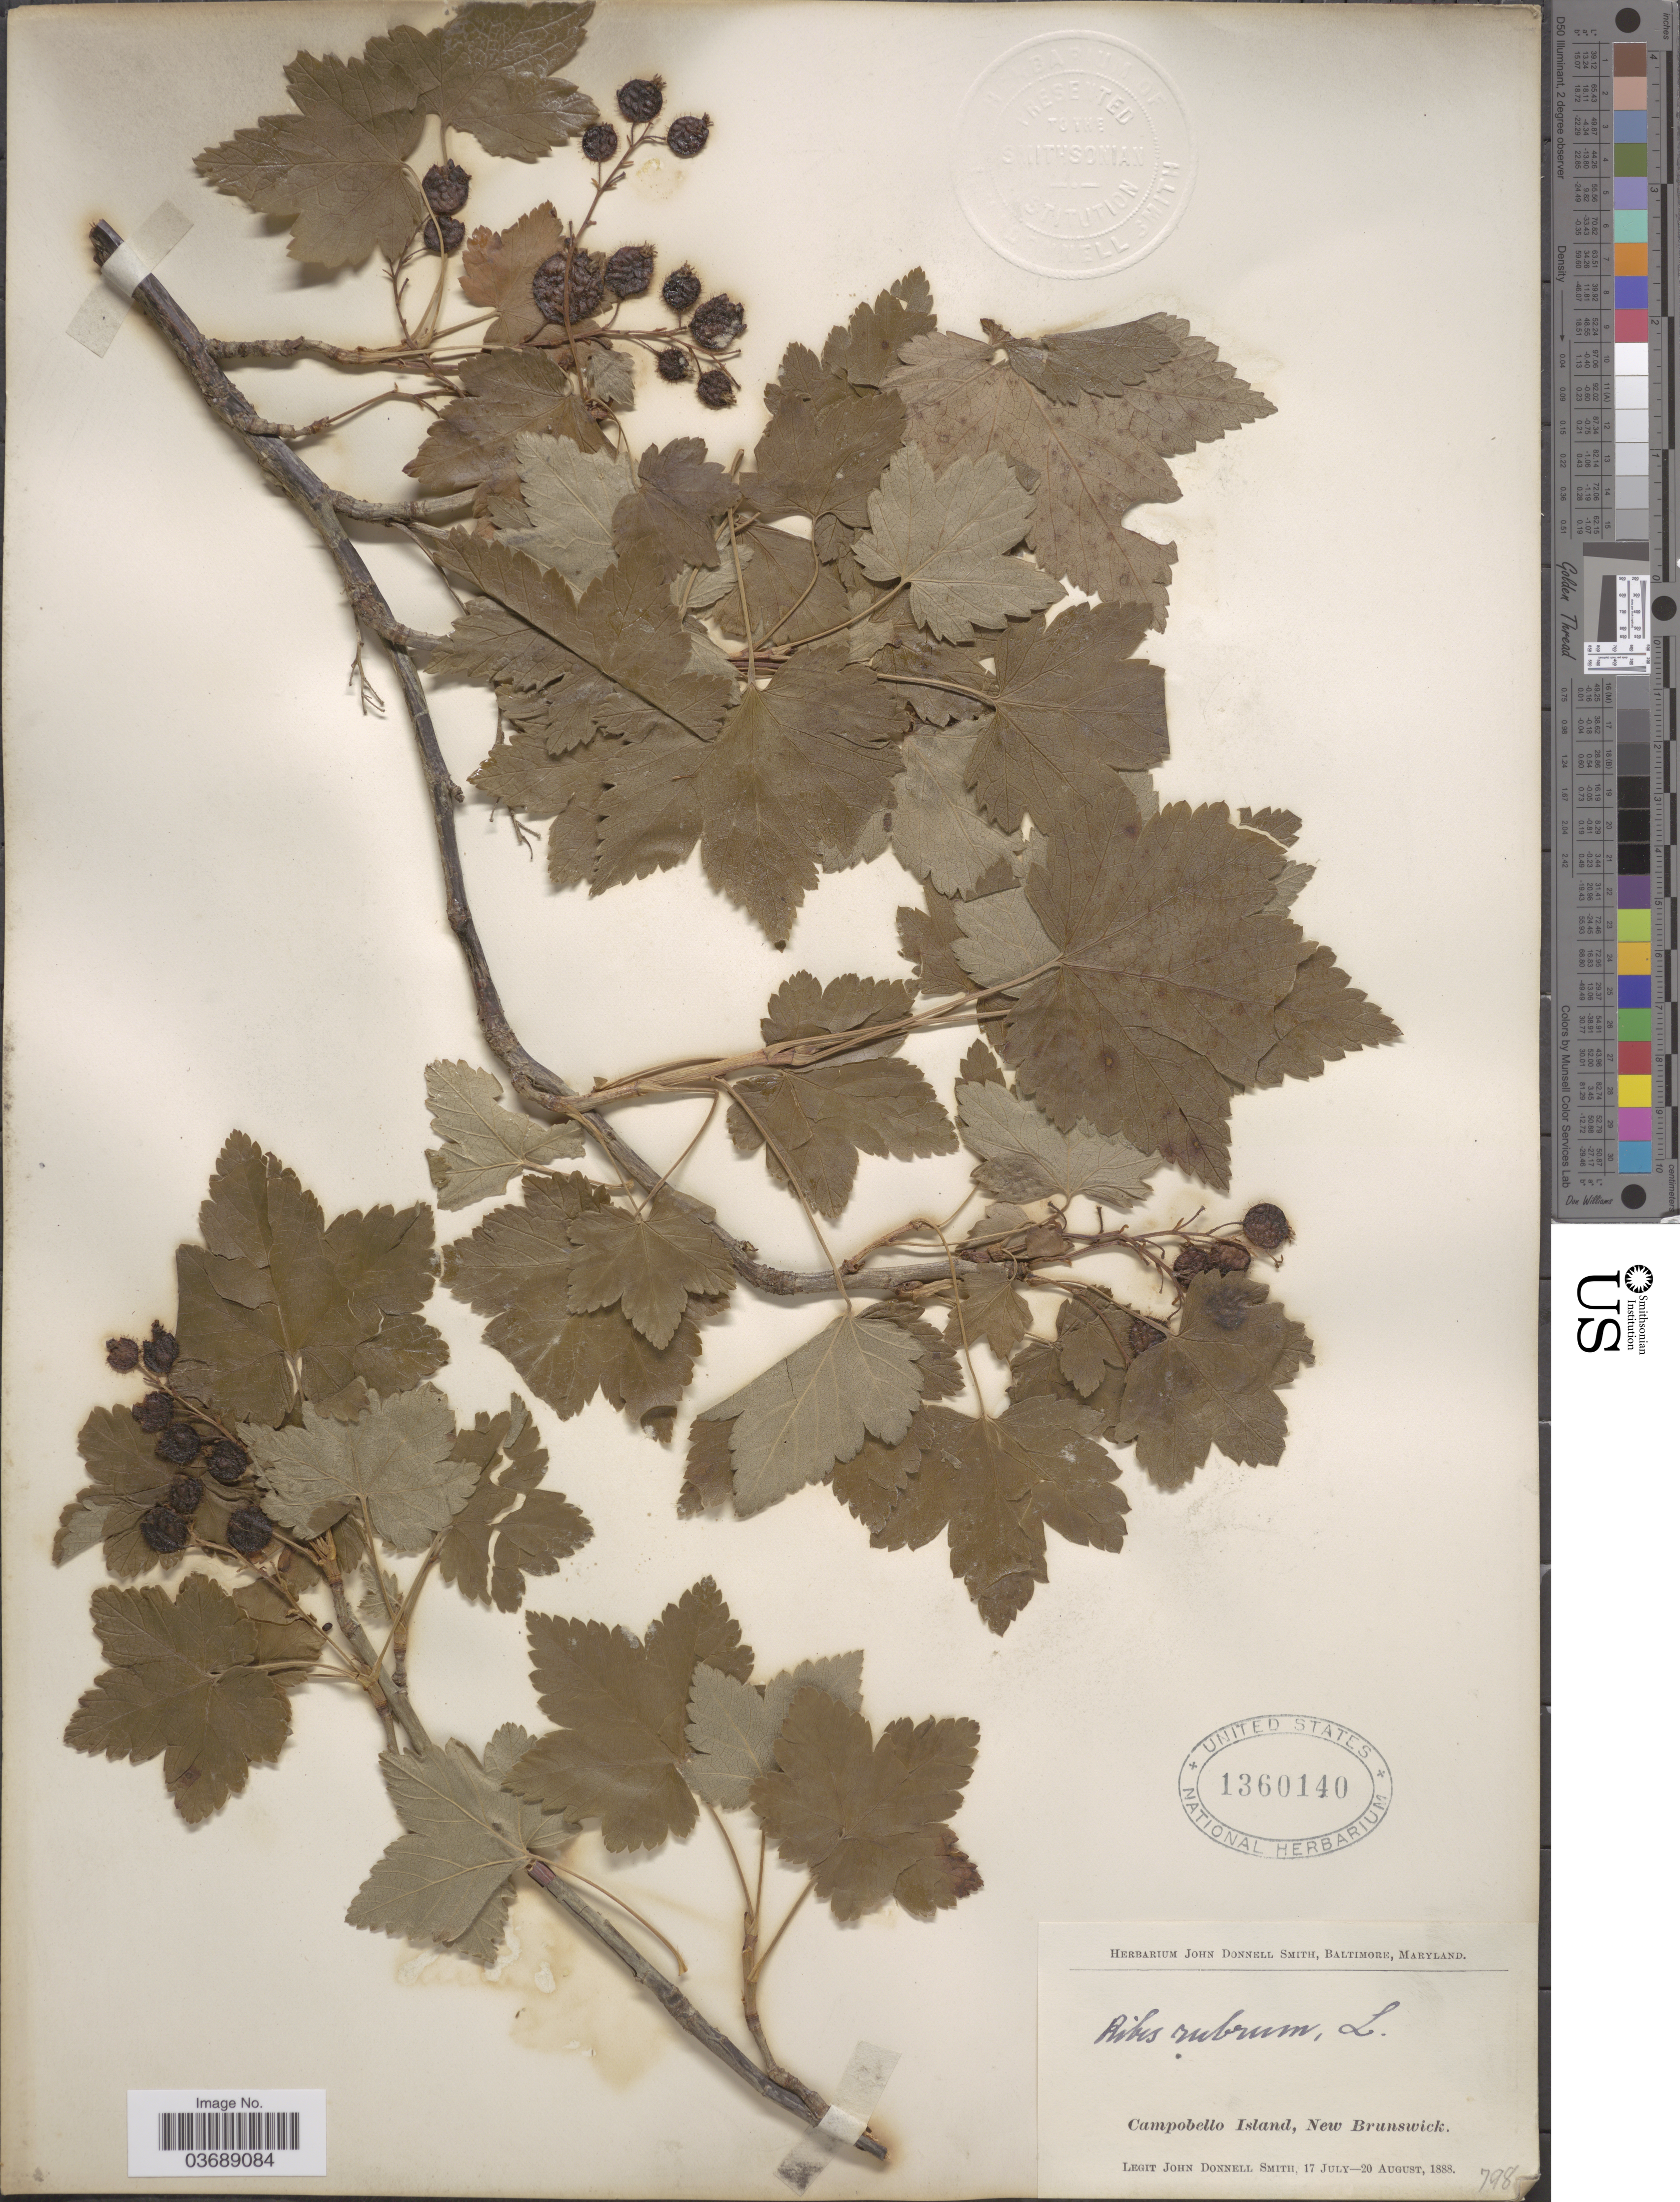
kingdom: Plantae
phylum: Tracheophyta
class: Magnoliopsida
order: Saxifragales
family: Grossulariaceae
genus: Ribes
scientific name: Ribes rubrum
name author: L.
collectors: J. Donnell Smith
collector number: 798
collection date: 1888-07-17/1888-08-20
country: Canada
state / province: New Brunswick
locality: Campobello Island.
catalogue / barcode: US 1360140